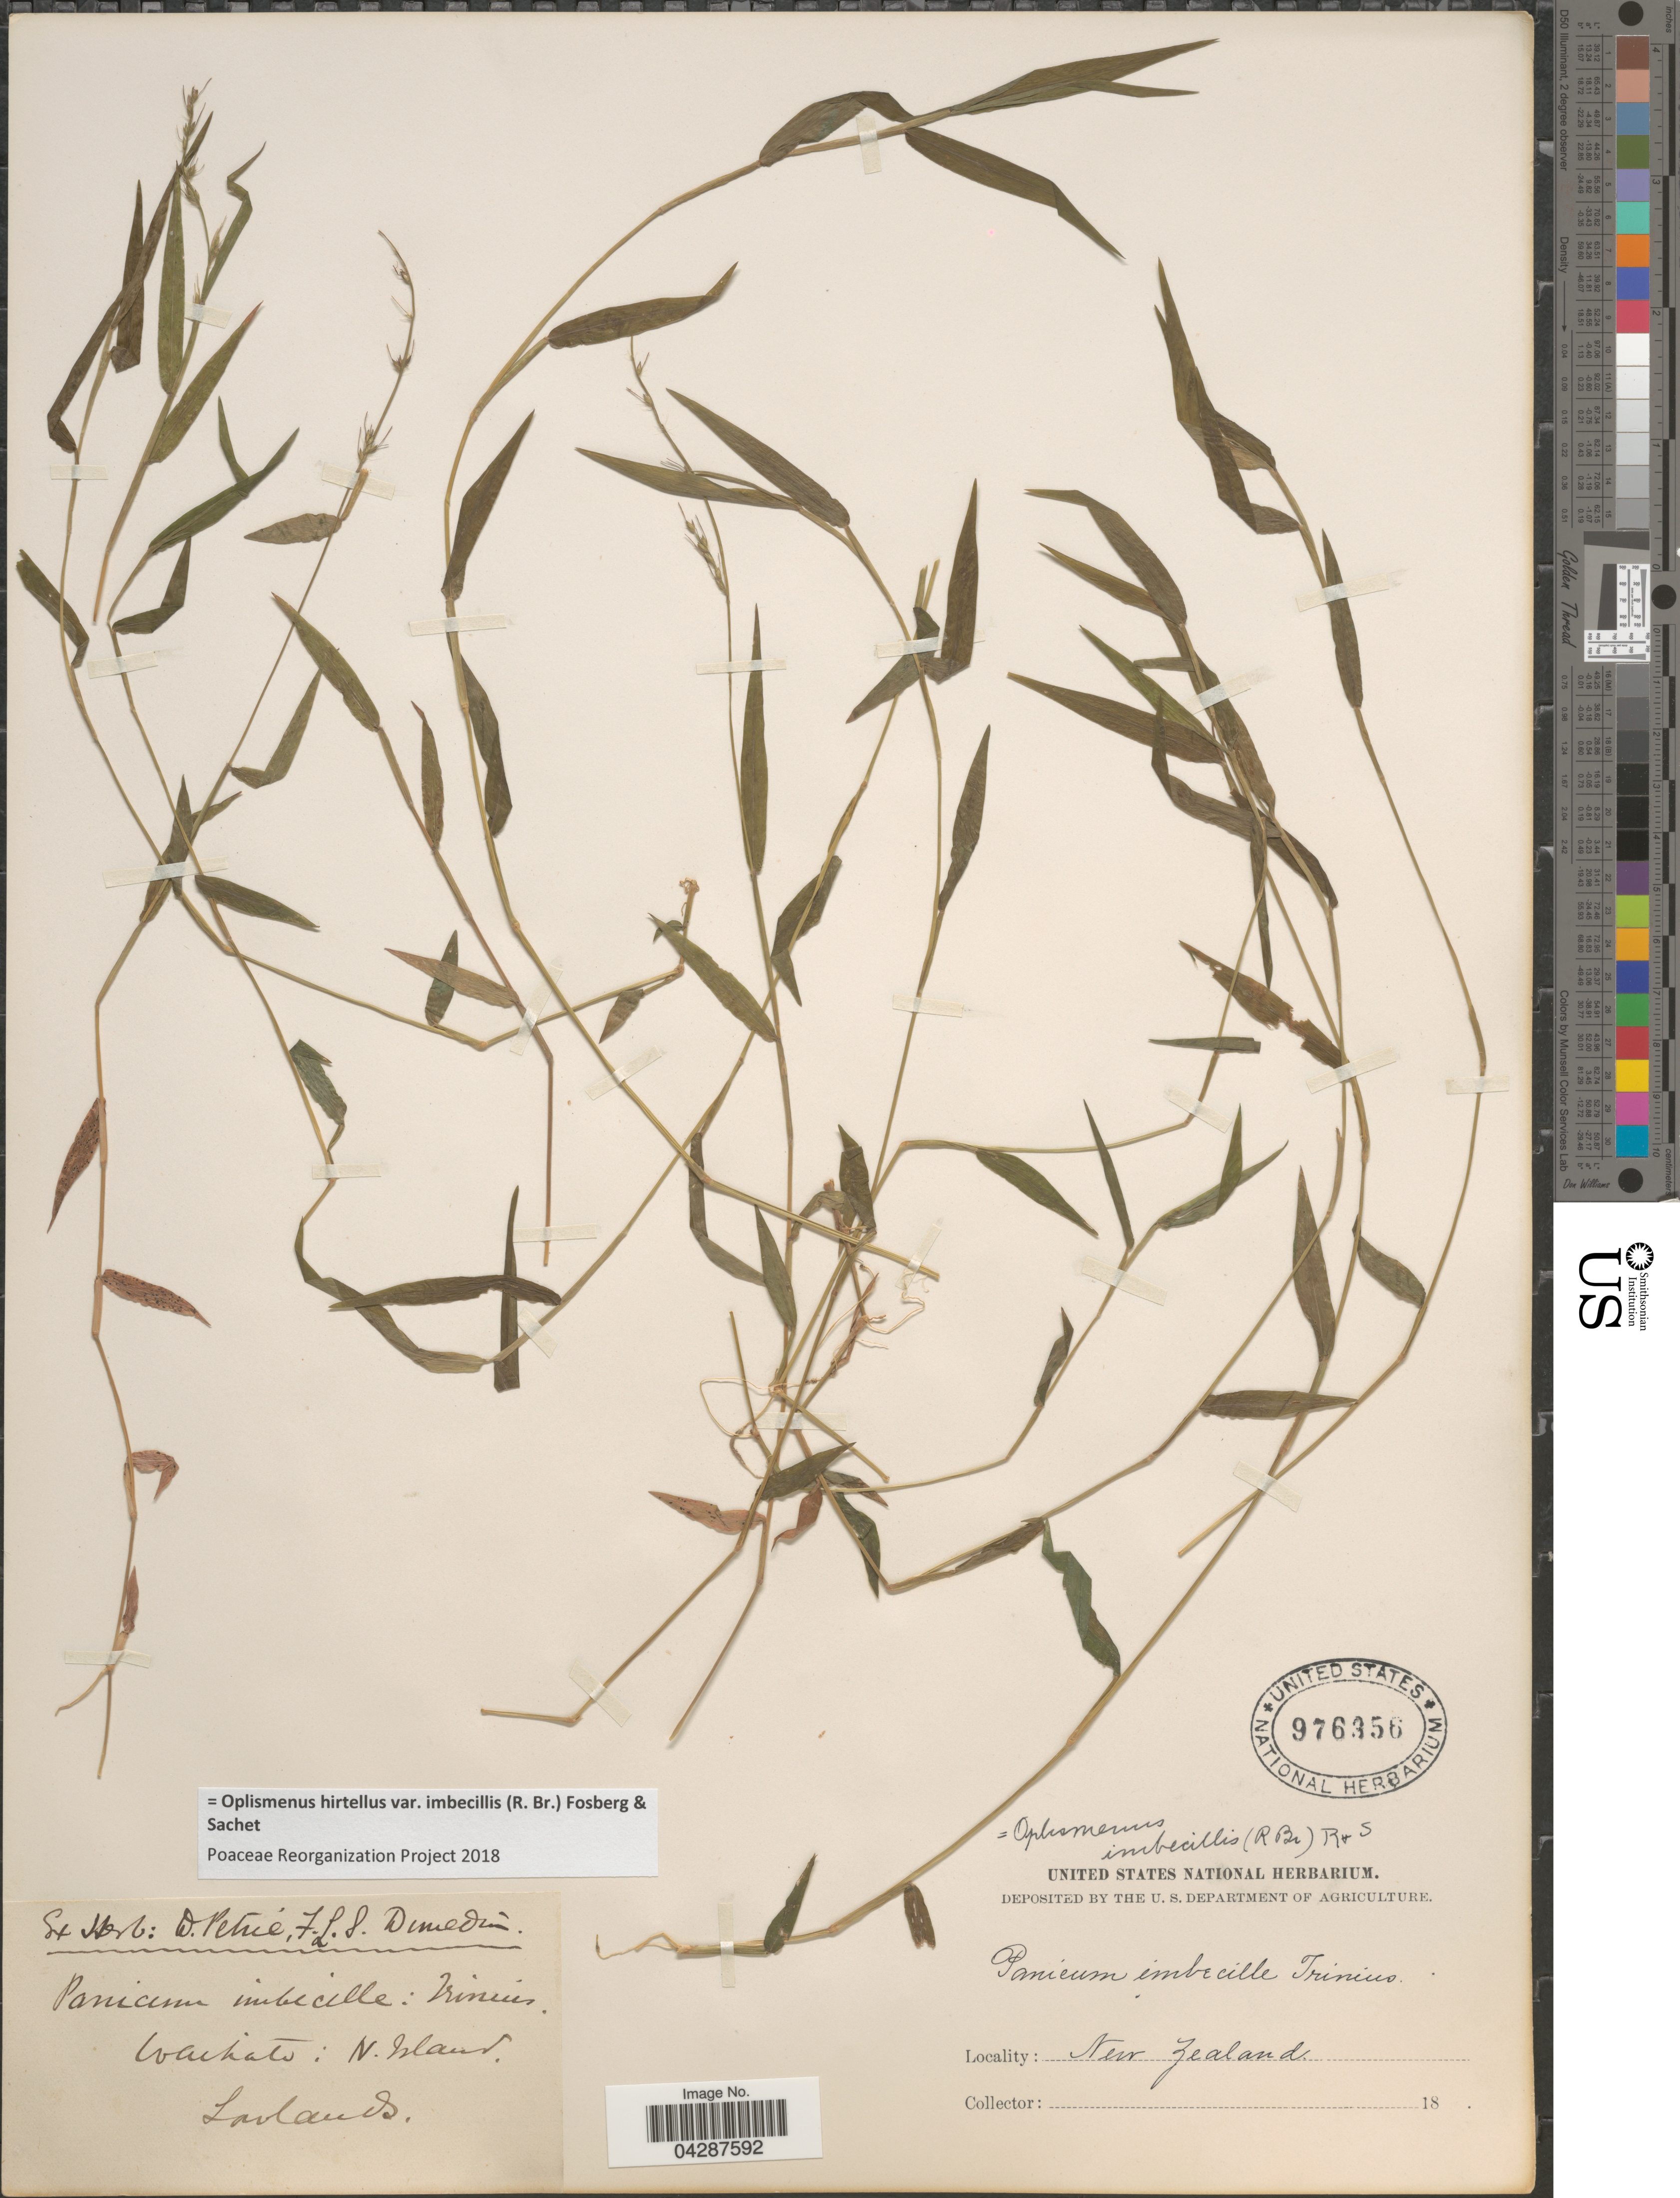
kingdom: Plantae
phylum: Tracheophyta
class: Liliopsida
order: Poales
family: Poaceae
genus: Oplismenus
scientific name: Oplismenus hirtellus var. imbecillis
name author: (R. Br.) Fosberg & Sachet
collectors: D. Petrie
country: New Zealand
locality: Coachato: N. Island.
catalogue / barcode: US 976356